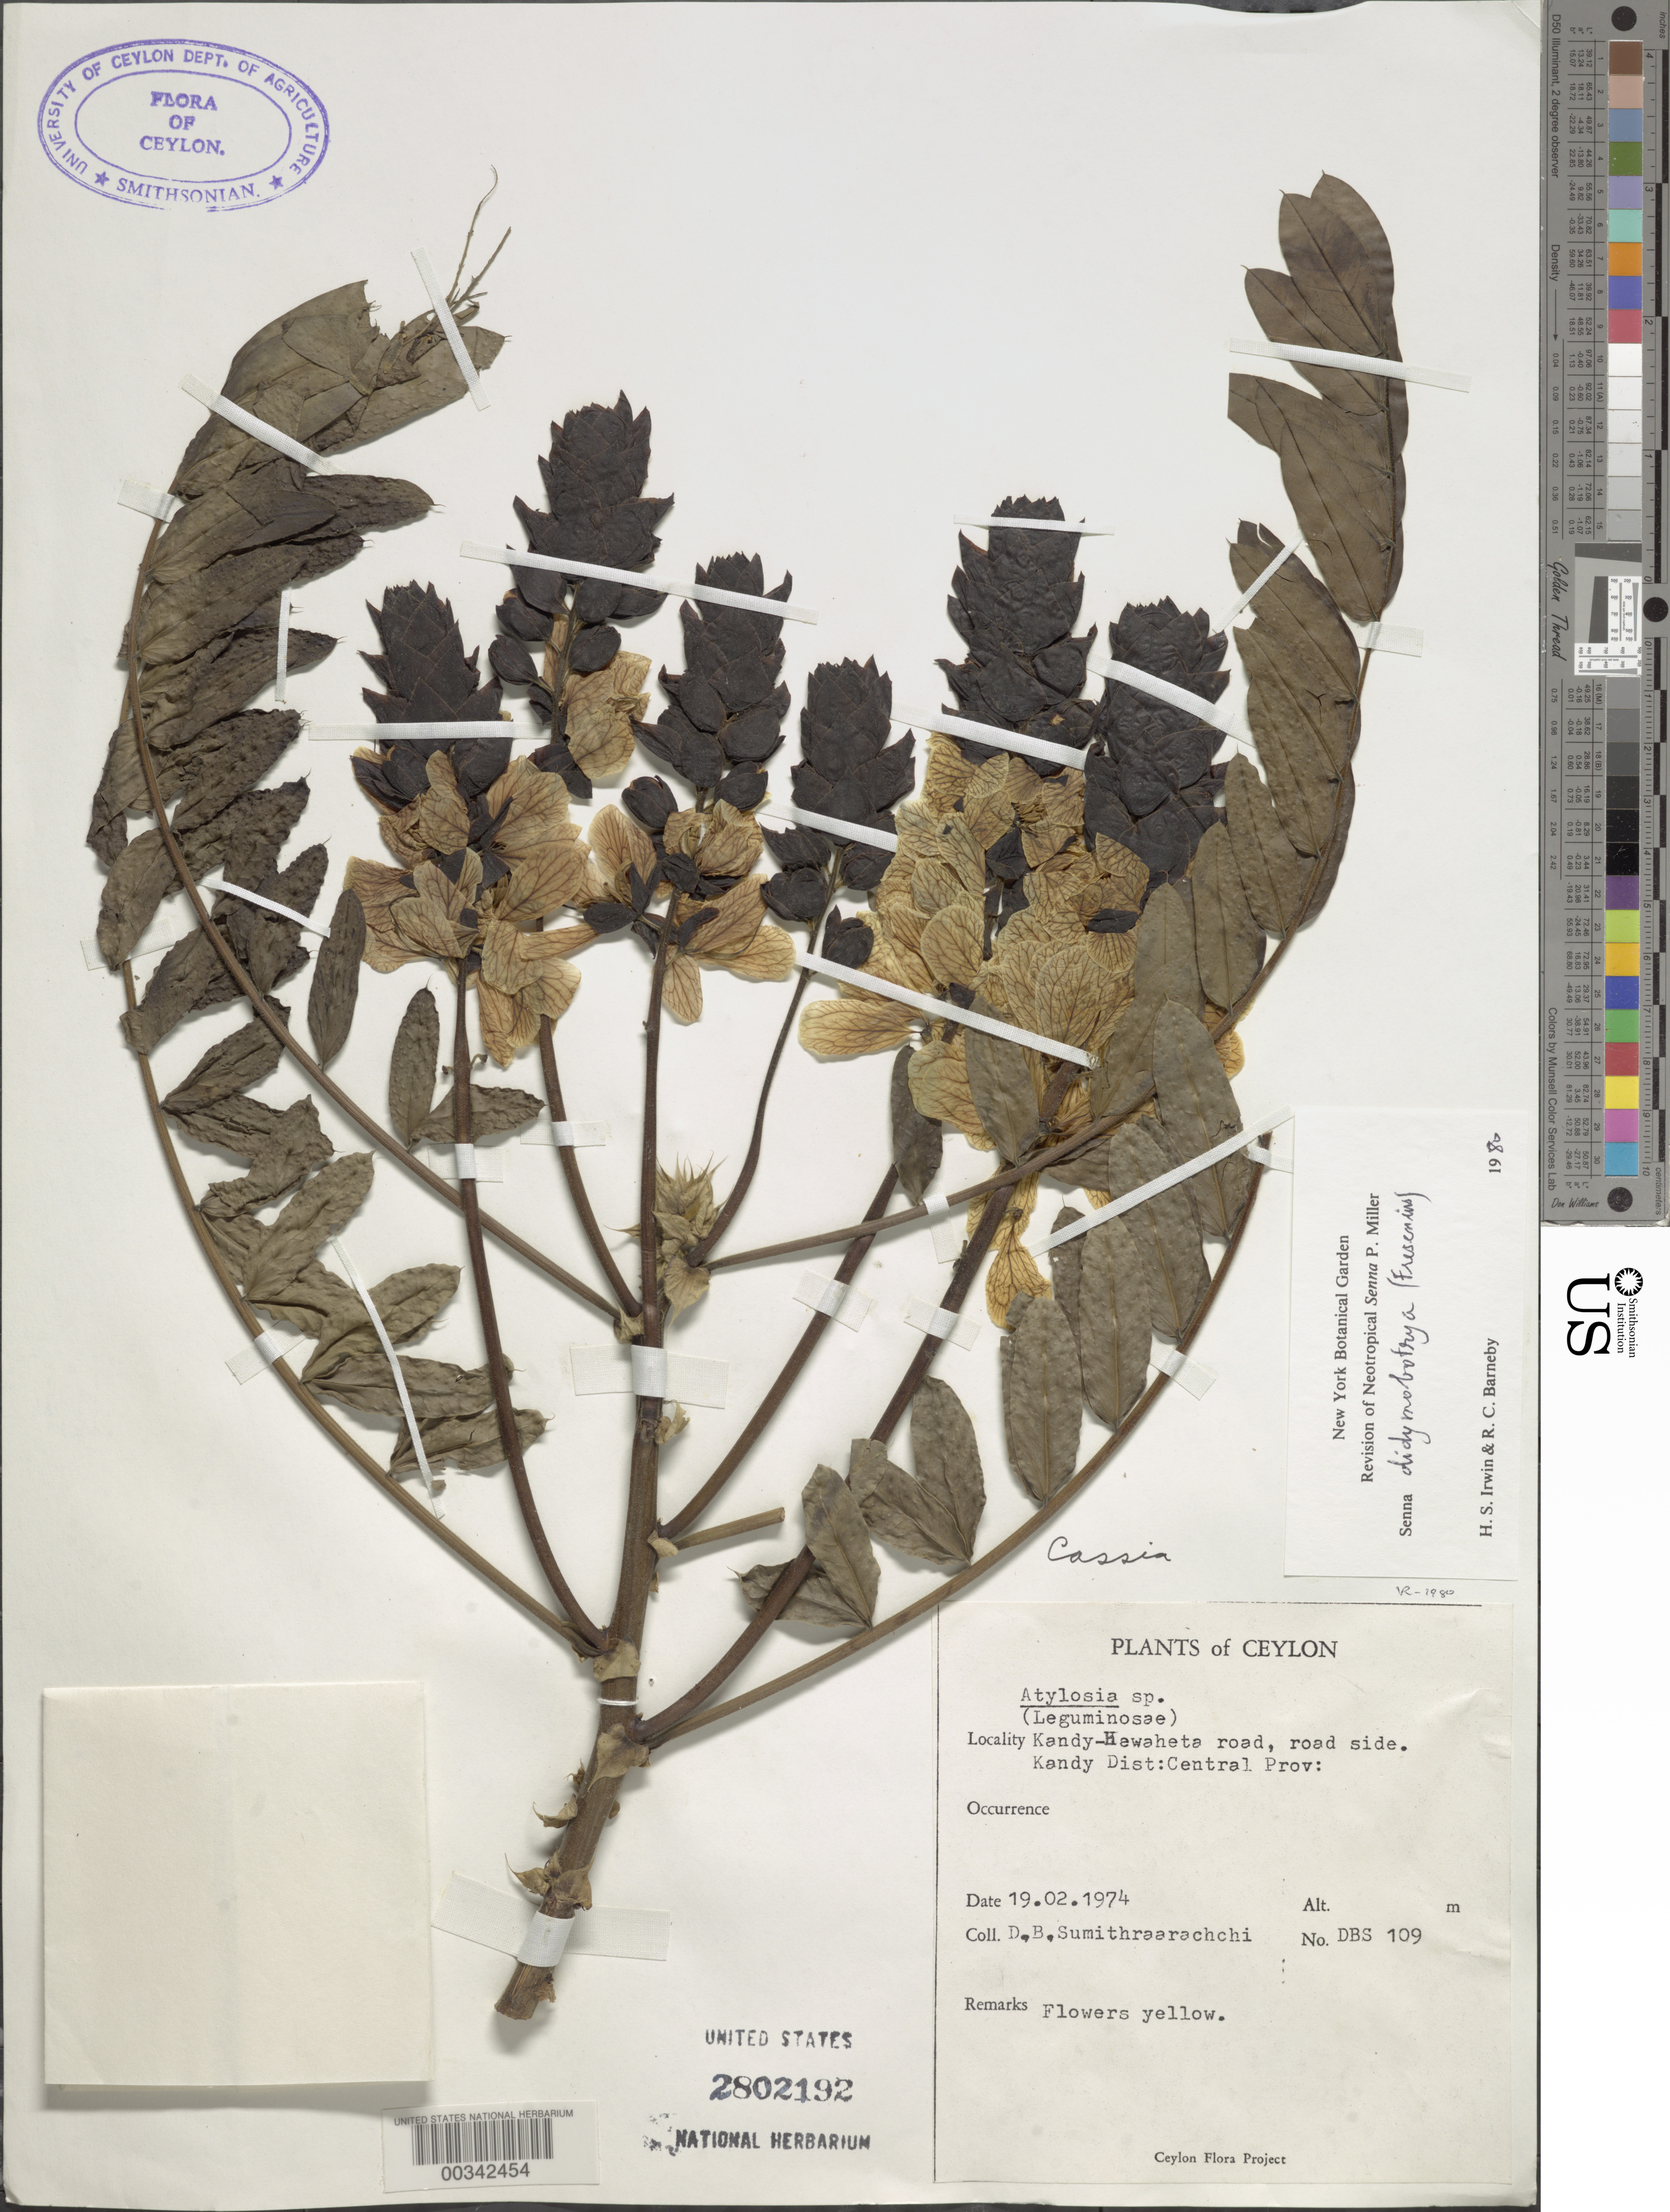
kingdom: Plantae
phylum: Tracheophyta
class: Magnoliopsida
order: Fabales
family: Fabaceae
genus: Senna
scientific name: Senna didymobotrya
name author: (Fresen.) H.S. Irwin & Barneby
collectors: D. B. Sumithraarachchi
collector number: Dbs 109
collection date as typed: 19 Feb 1974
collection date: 1974-02-19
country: Sri Lanka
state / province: Central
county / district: Kandy Dist.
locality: Kandy-hewaheta road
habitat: Road side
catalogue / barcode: US 2802192